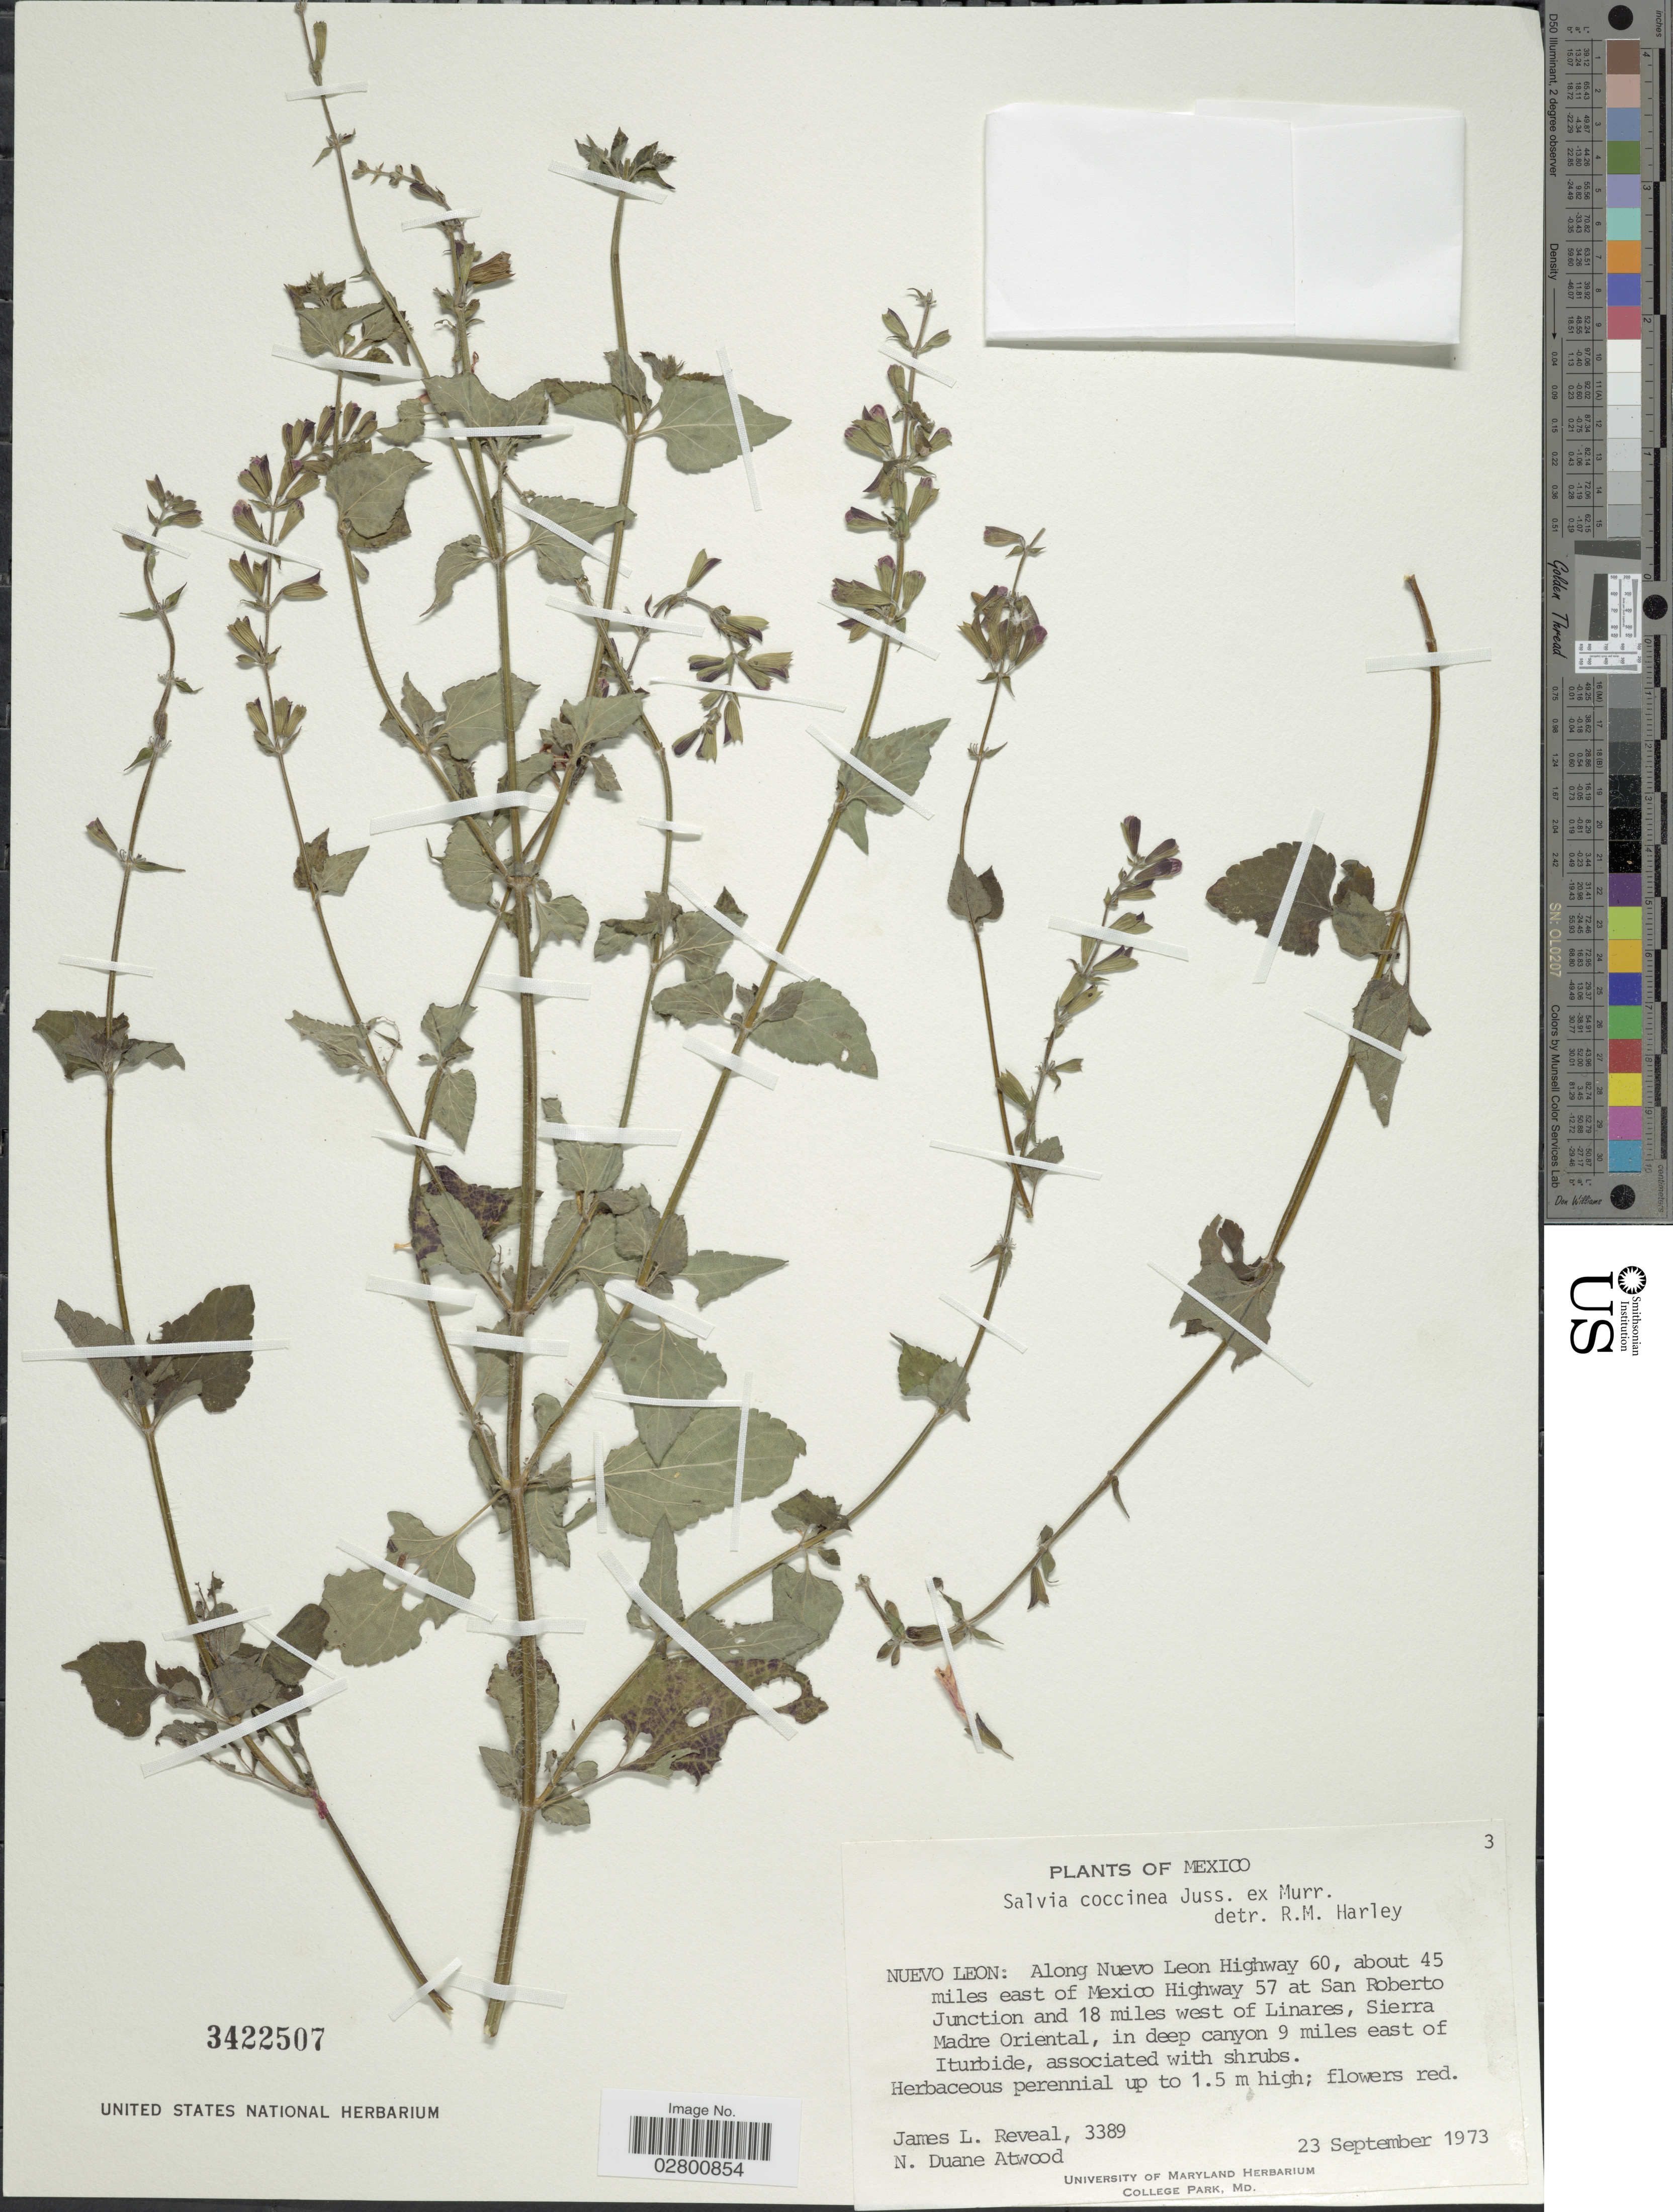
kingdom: Plantae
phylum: Tracheophyta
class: Magnoliopsida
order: Lamiales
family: Lamiaceae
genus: Salvia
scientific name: Salvia coccinea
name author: Etlinger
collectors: J. L. Reveal & N. Atwood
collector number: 3389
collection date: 1973-09-23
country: Mexico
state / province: Nuevo León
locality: Along Nuevo Leon Highway 60, about 45 miles east of Mexico Highway 57 at San Roberto Junction and 18 miles west of Linares, Sierra Madre Oriental, in deep canyon 9 miles east of Iturbide.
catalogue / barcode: US 3422507